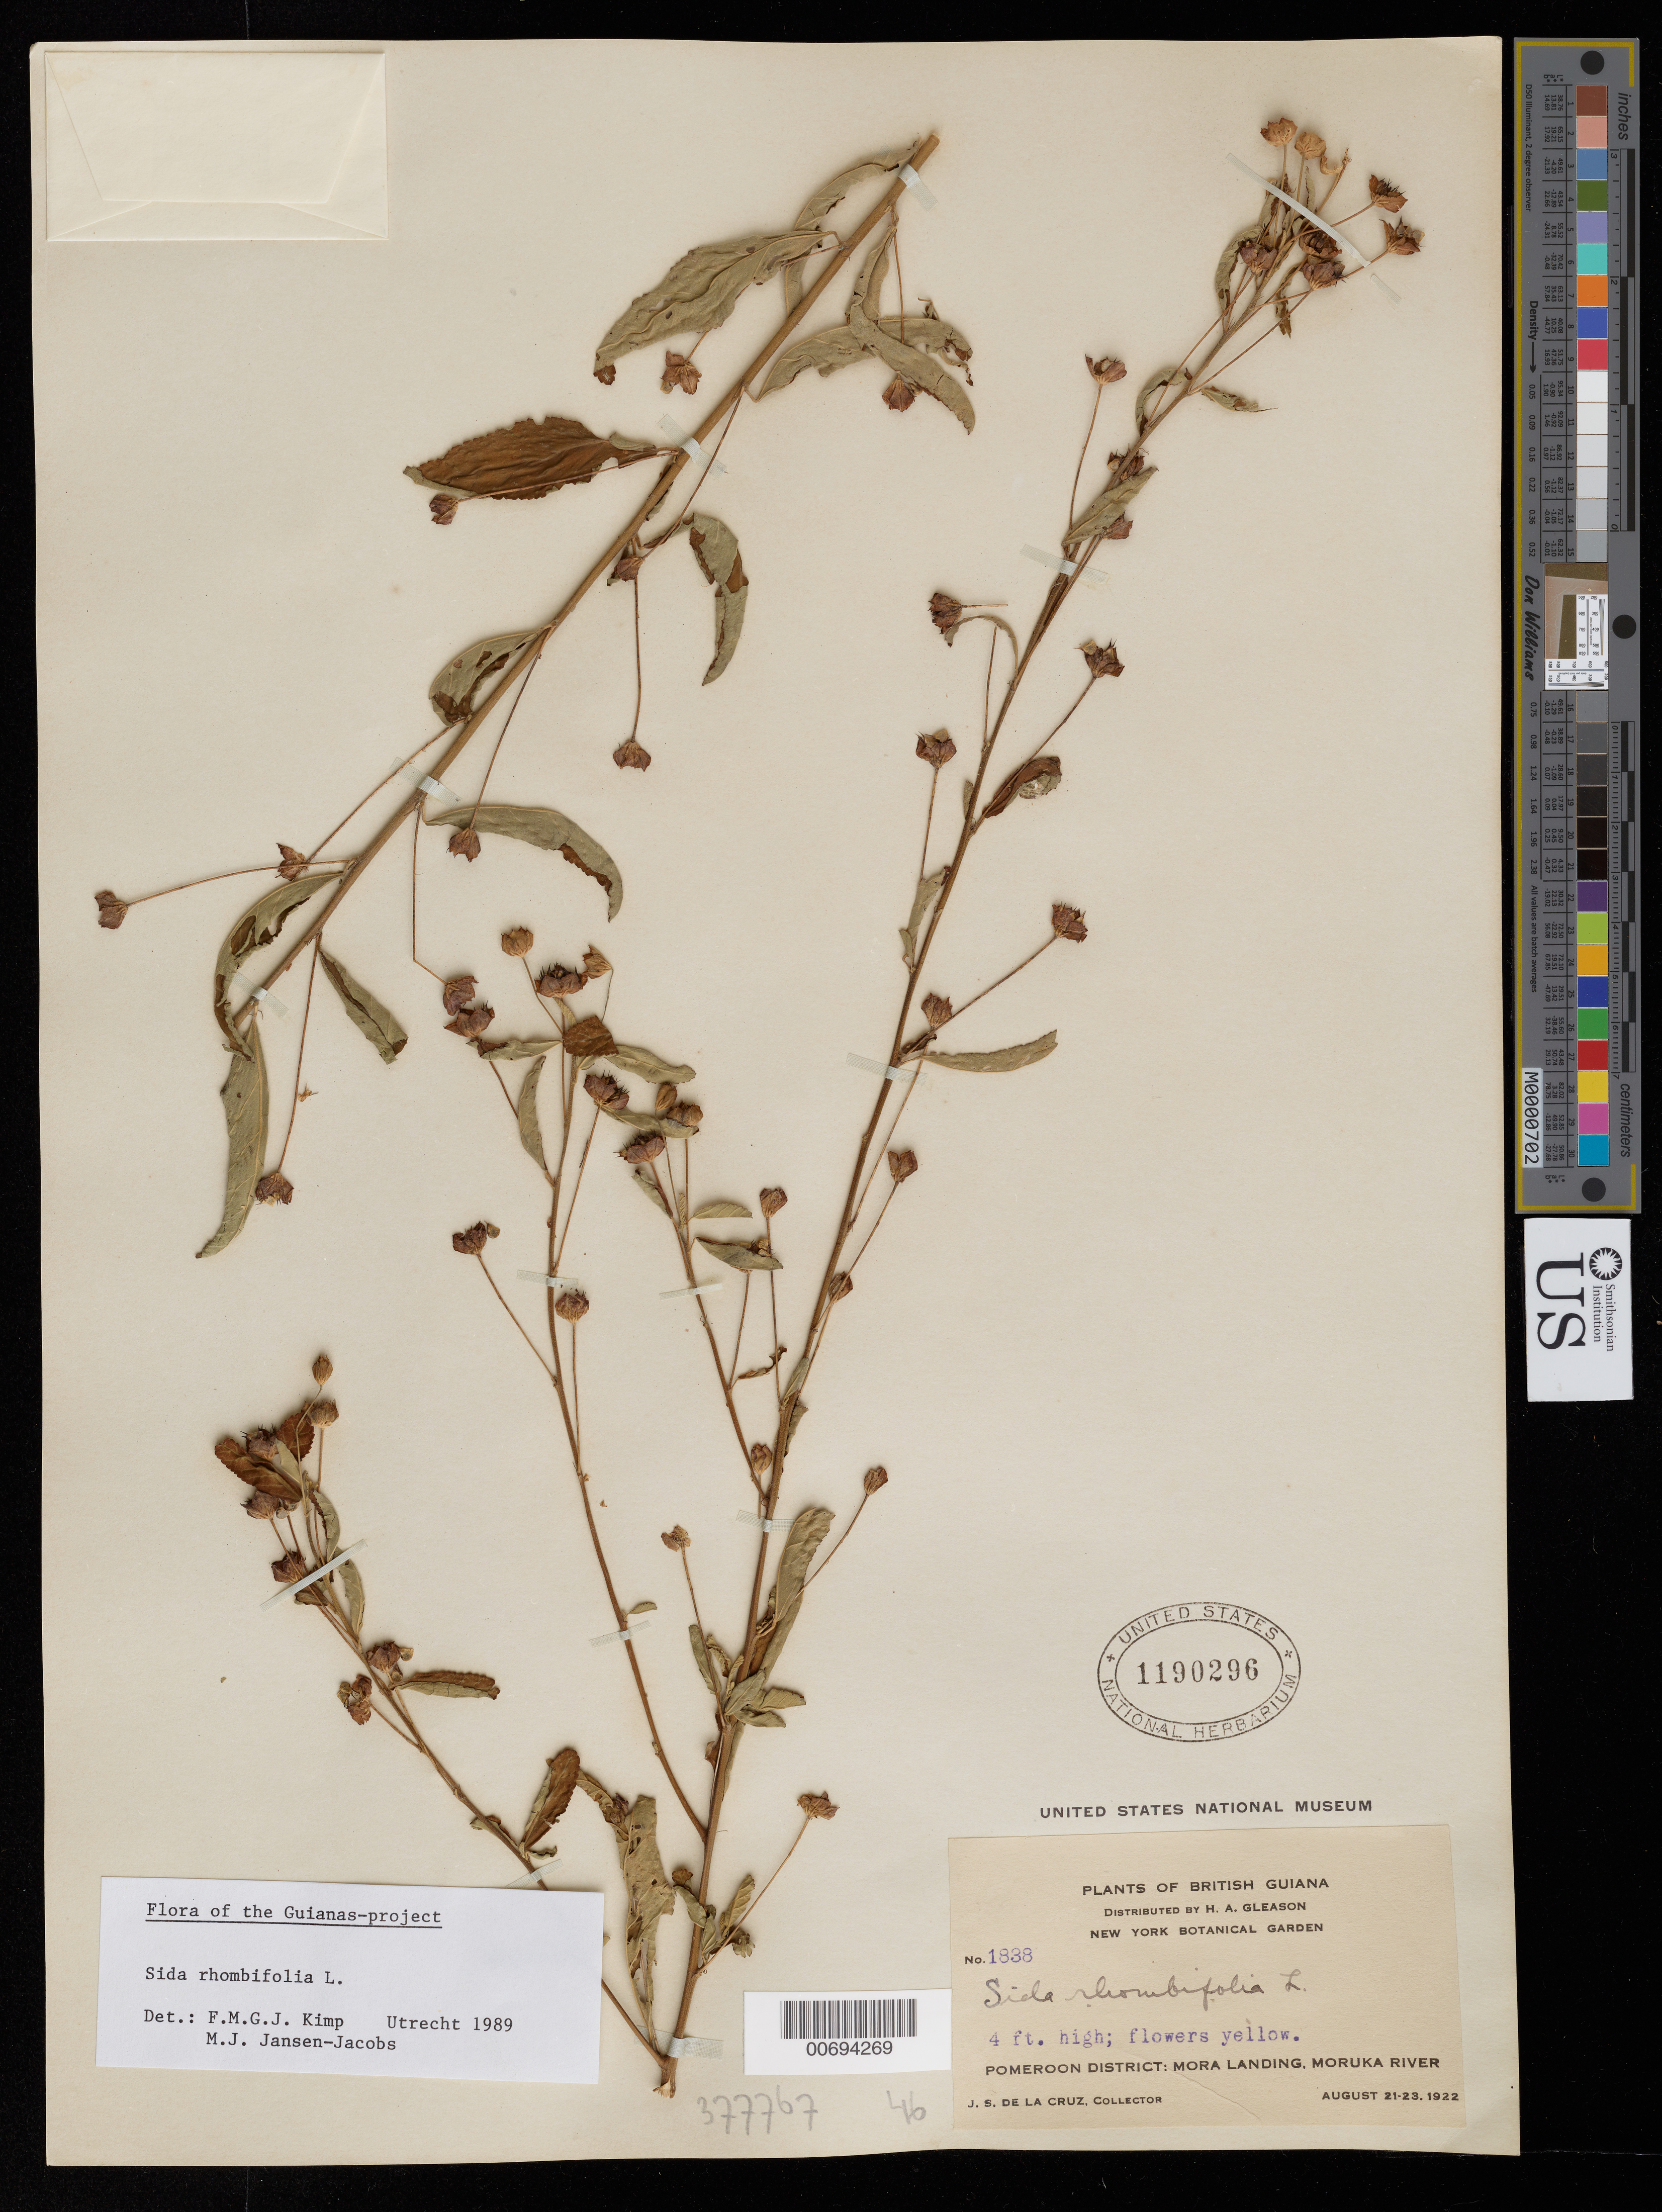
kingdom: Plantae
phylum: Tracheophyta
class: Magnoliopsida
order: Malvales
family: Malvaceae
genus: Sida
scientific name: Sida rhombifolia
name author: L.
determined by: Kimp, F. M.; Jansen-Jacobs, M. J.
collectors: J. S. de la Cruz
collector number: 1838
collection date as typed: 21-Aug-22 to 23-Aug-22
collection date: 1922-08-21/1922-08-23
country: Guyana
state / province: Barima-Waini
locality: Mora Landing, Moruka R., Pomeroon Dist.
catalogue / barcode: US 1190296